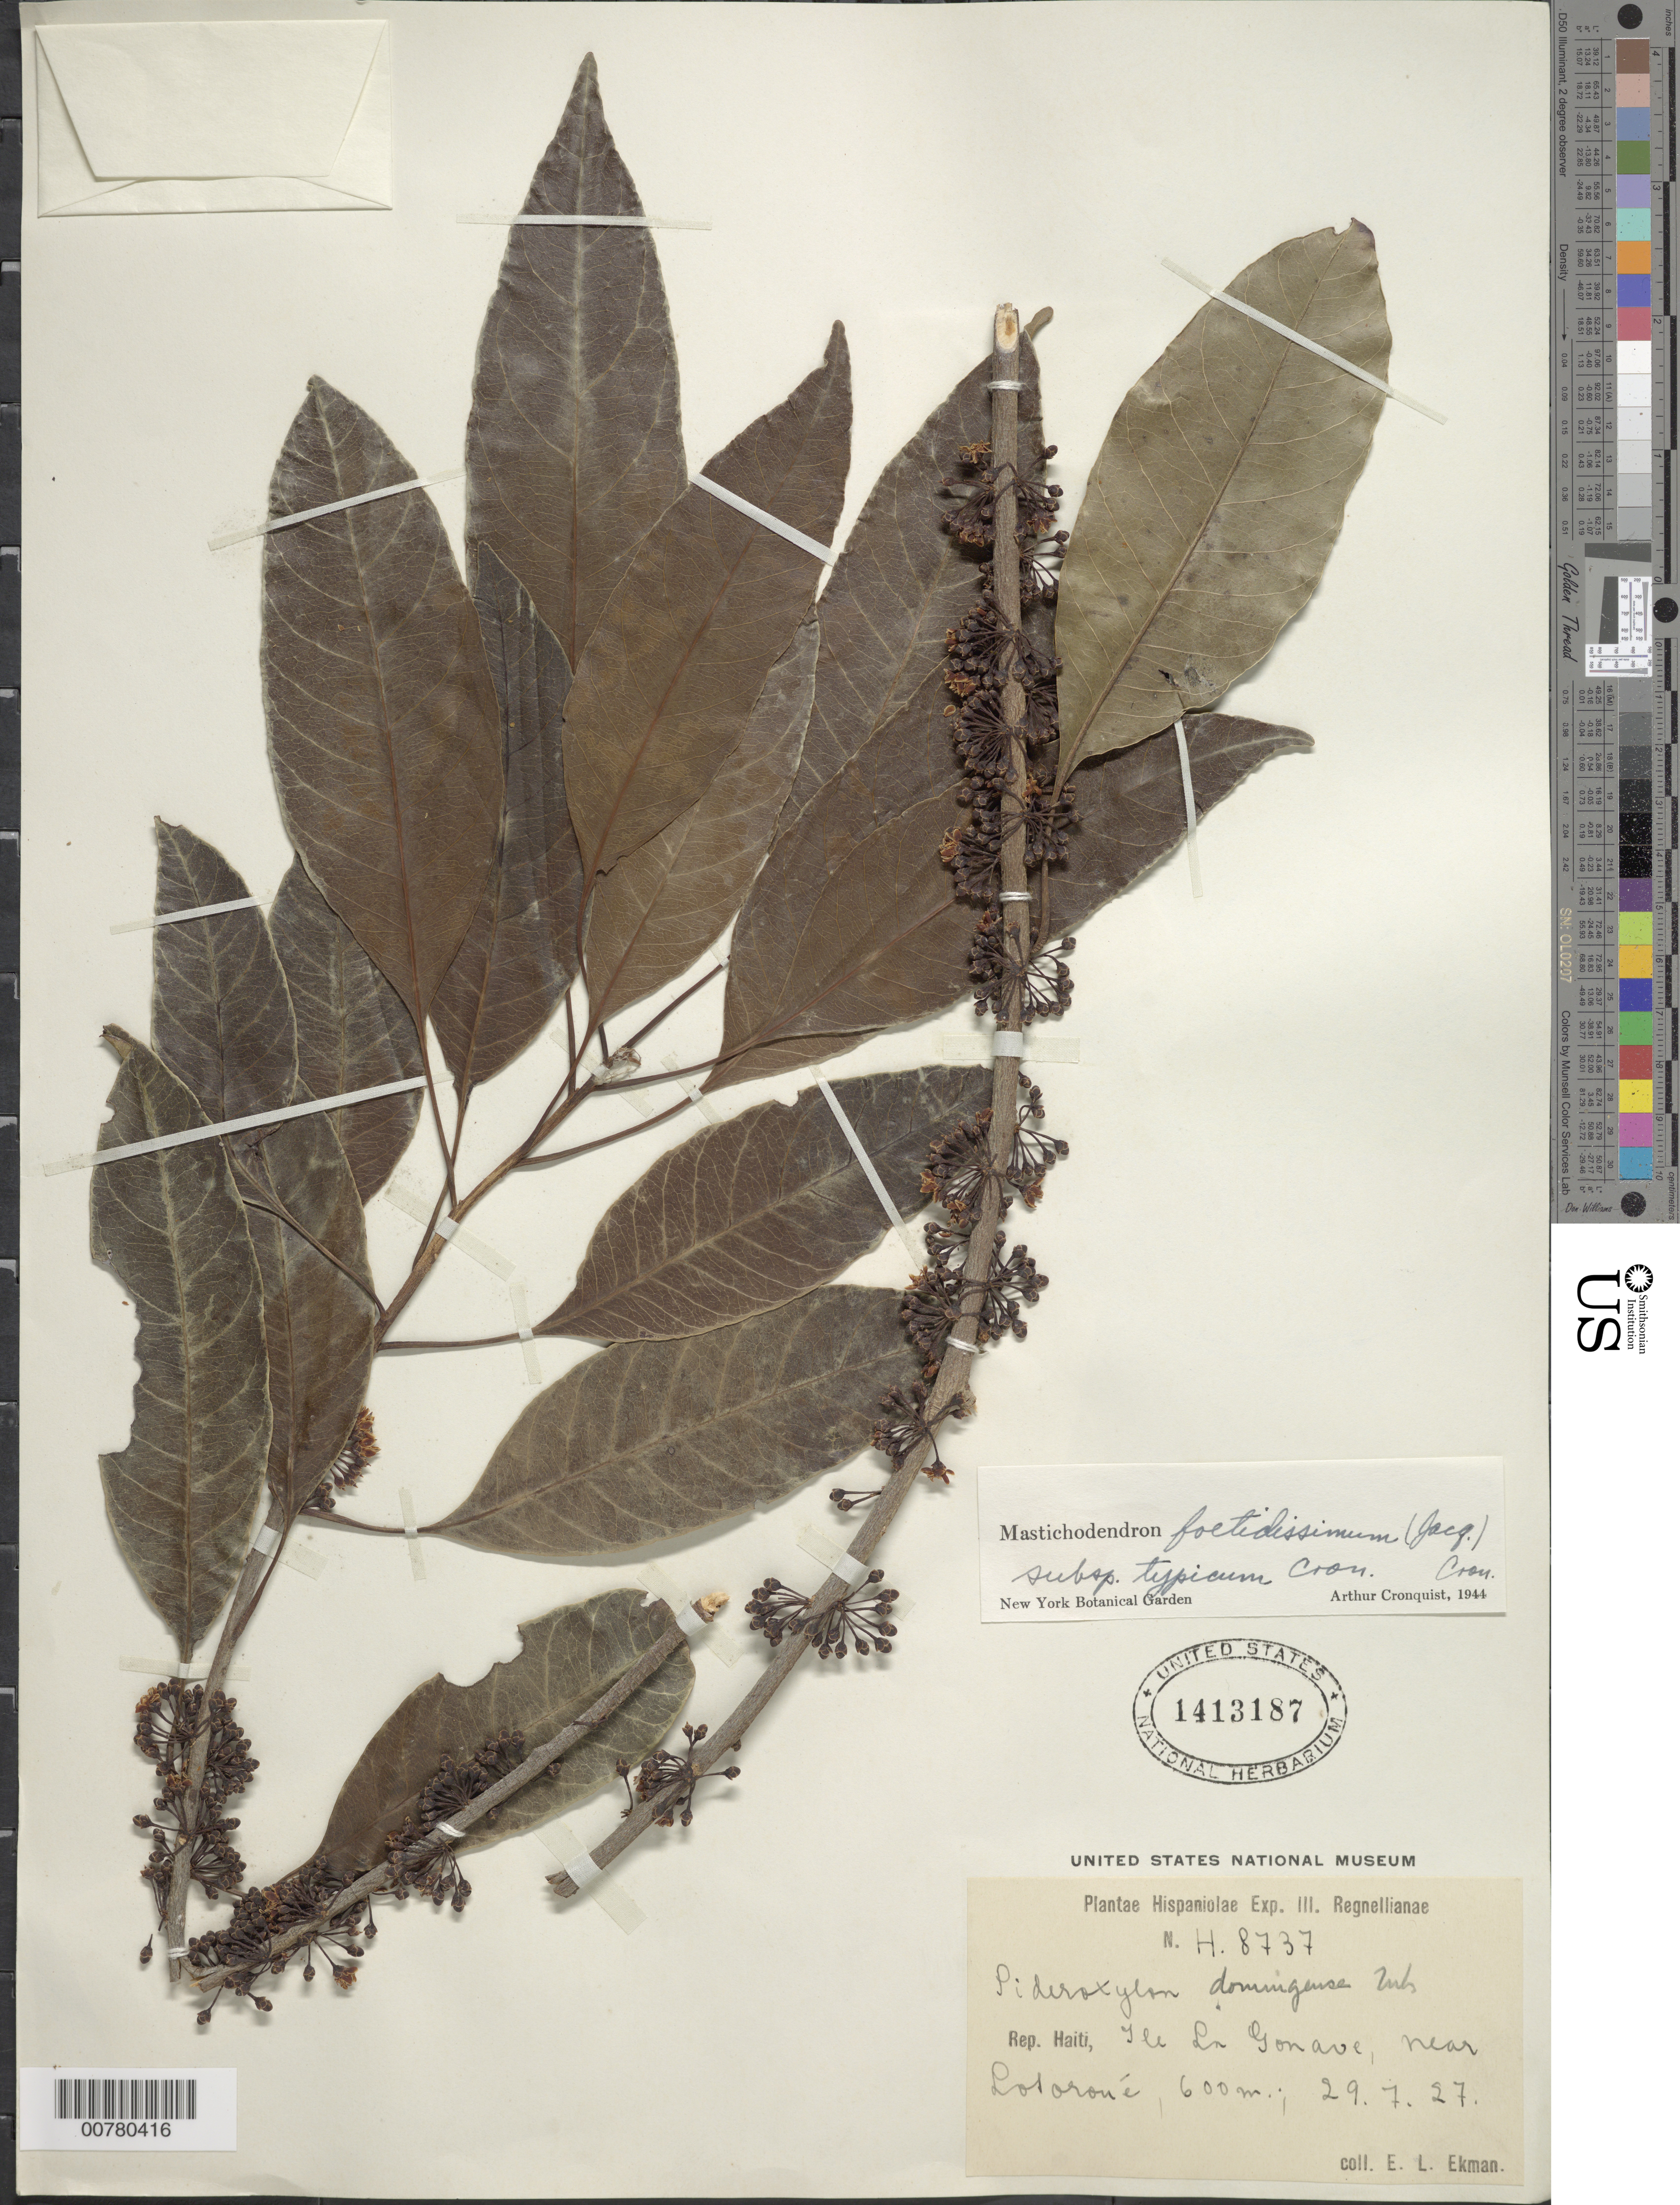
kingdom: Plantae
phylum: Tracheophyta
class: Magnoliopsida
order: Ericales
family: Sapotaceae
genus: Sideroxylon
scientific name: Sideroxylon foetidissimum subsp. foetidissimum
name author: Jacq.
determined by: Cronquist, A. J.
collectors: E. L. Ekman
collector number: H 8737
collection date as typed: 29 Jul 1927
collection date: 1927-07-29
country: Haiti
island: Hispaniola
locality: Ile la Gonave, near Lotoroné.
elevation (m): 600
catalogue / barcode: US 1413187